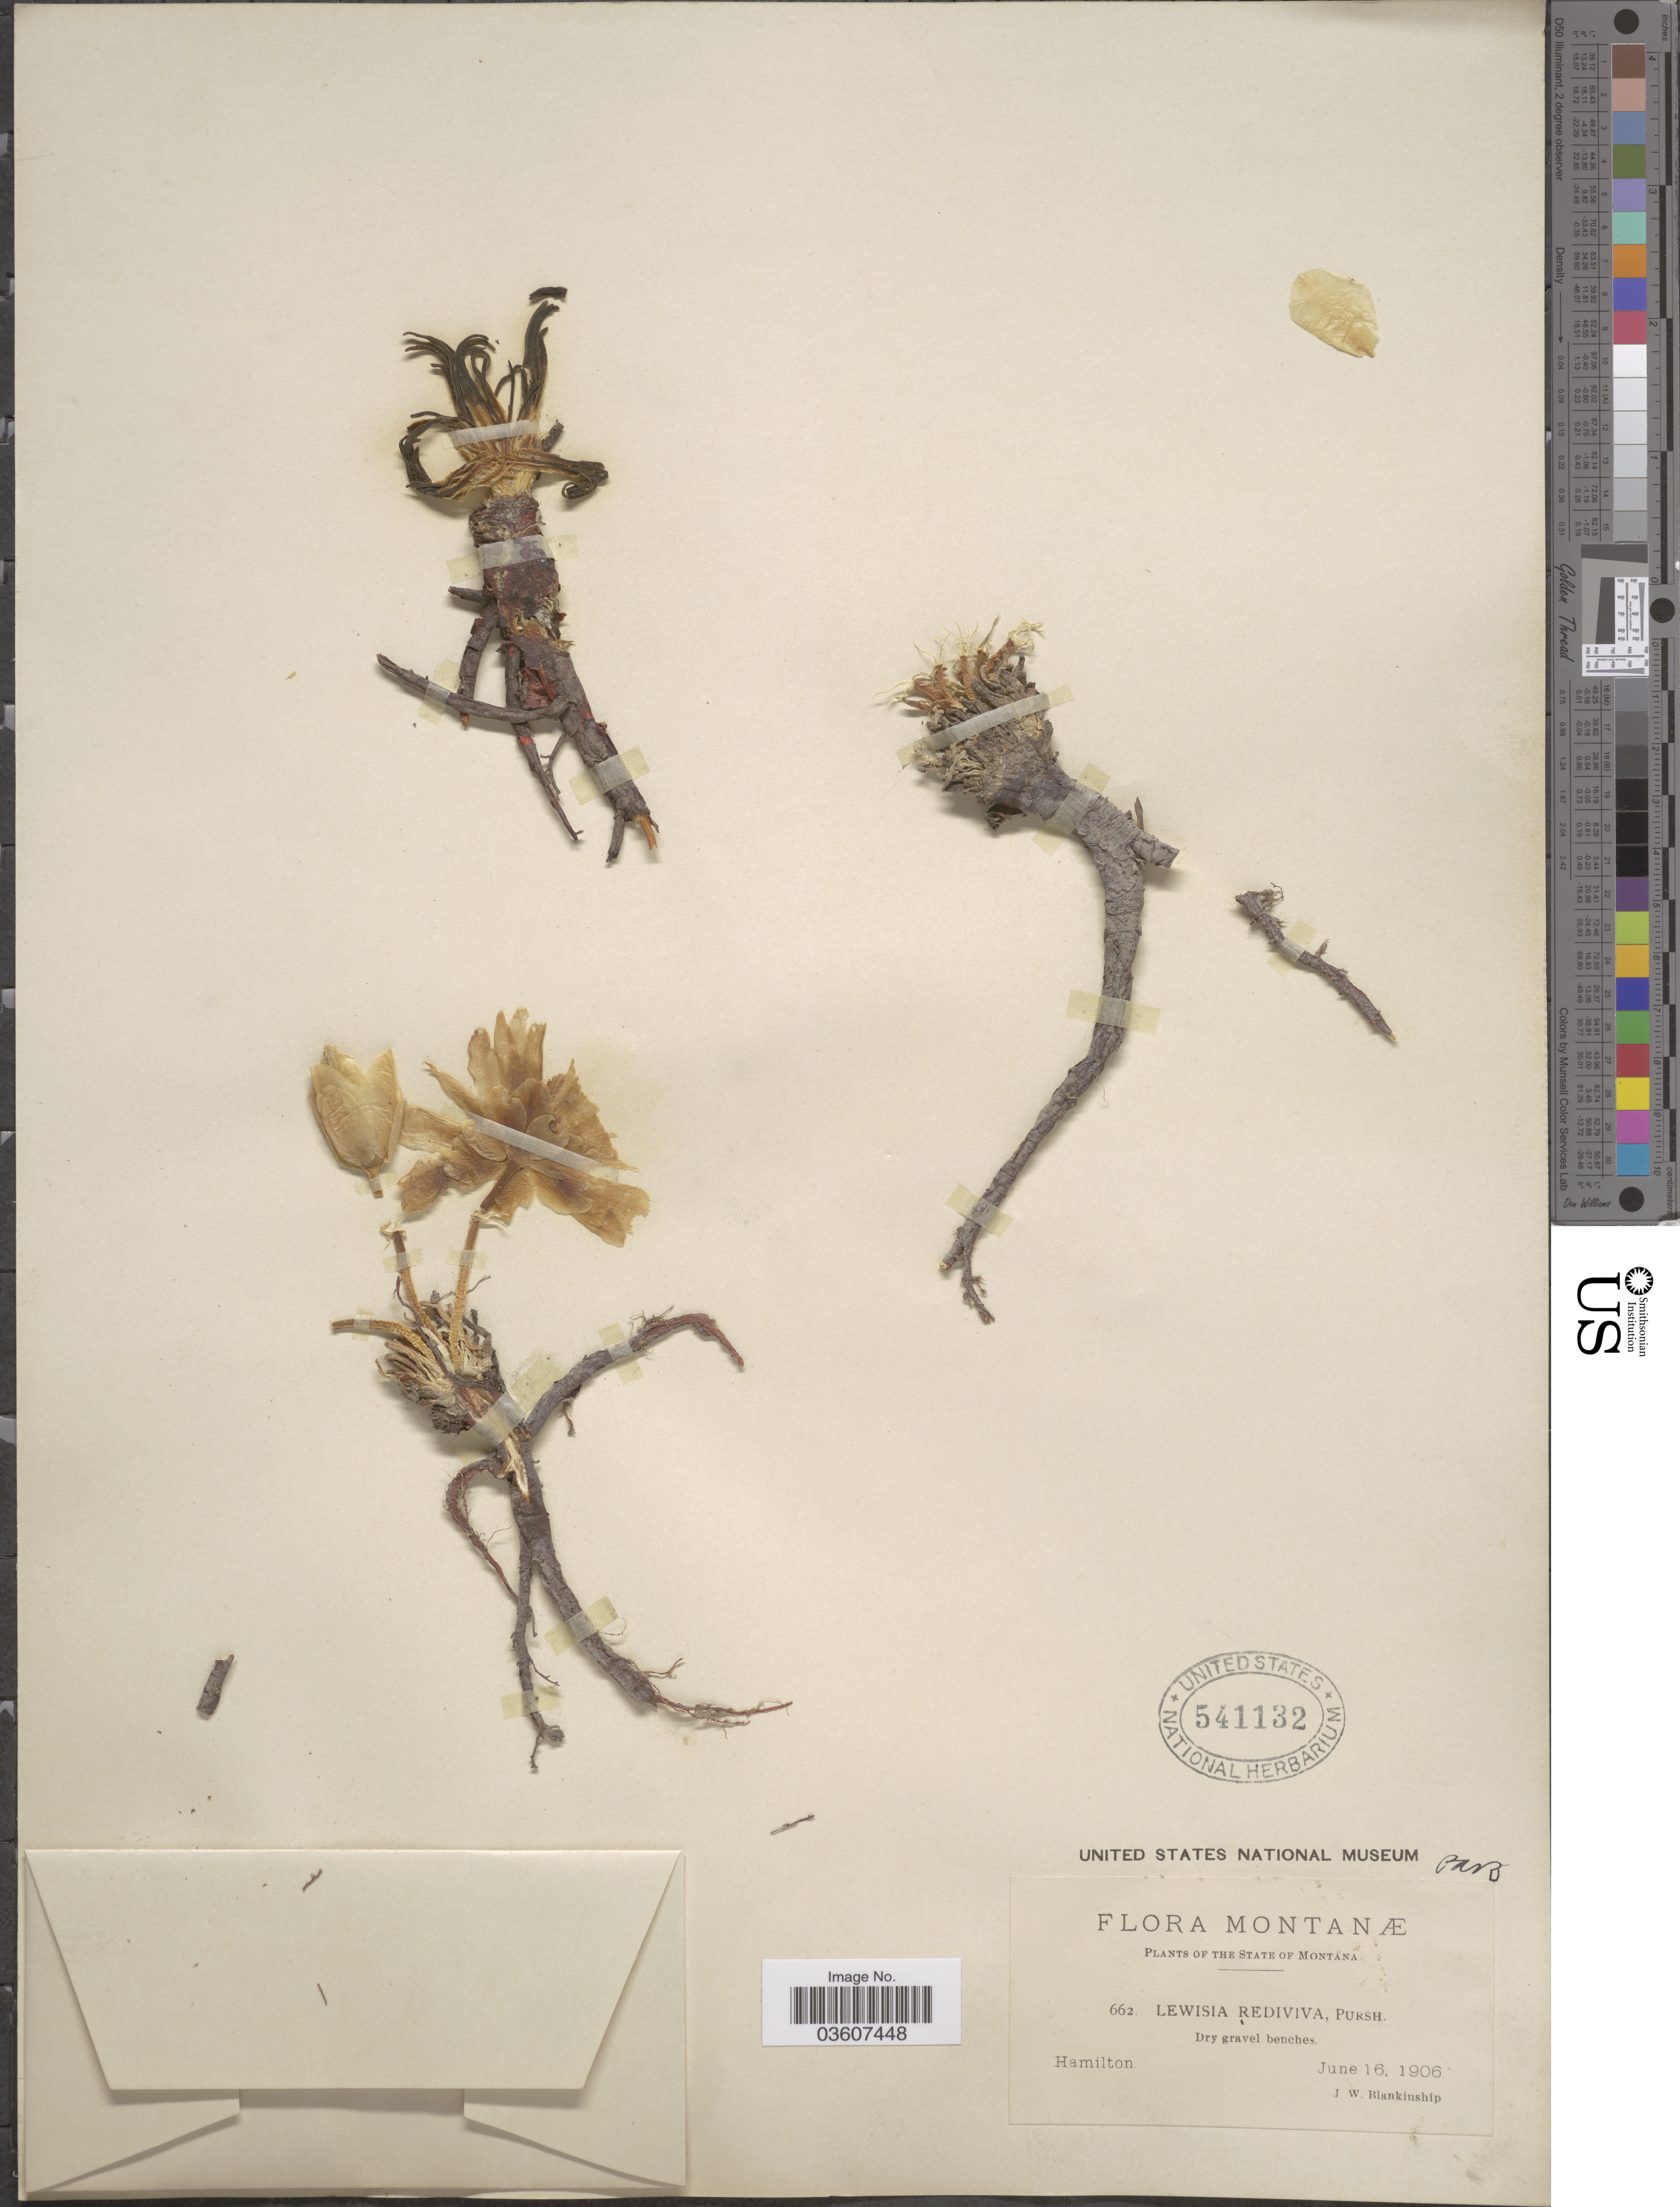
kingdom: Plantae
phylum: Tracheophyta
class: Magnoliopsida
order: Caryophyllales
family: Montiaceae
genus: Lewisia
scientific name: Lewisia rediviva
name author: Pursh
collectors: J. W. Blankinship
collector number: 662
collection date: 1906-06-16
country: United States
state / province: Montana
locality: Hamilton.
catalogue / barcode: US 541132